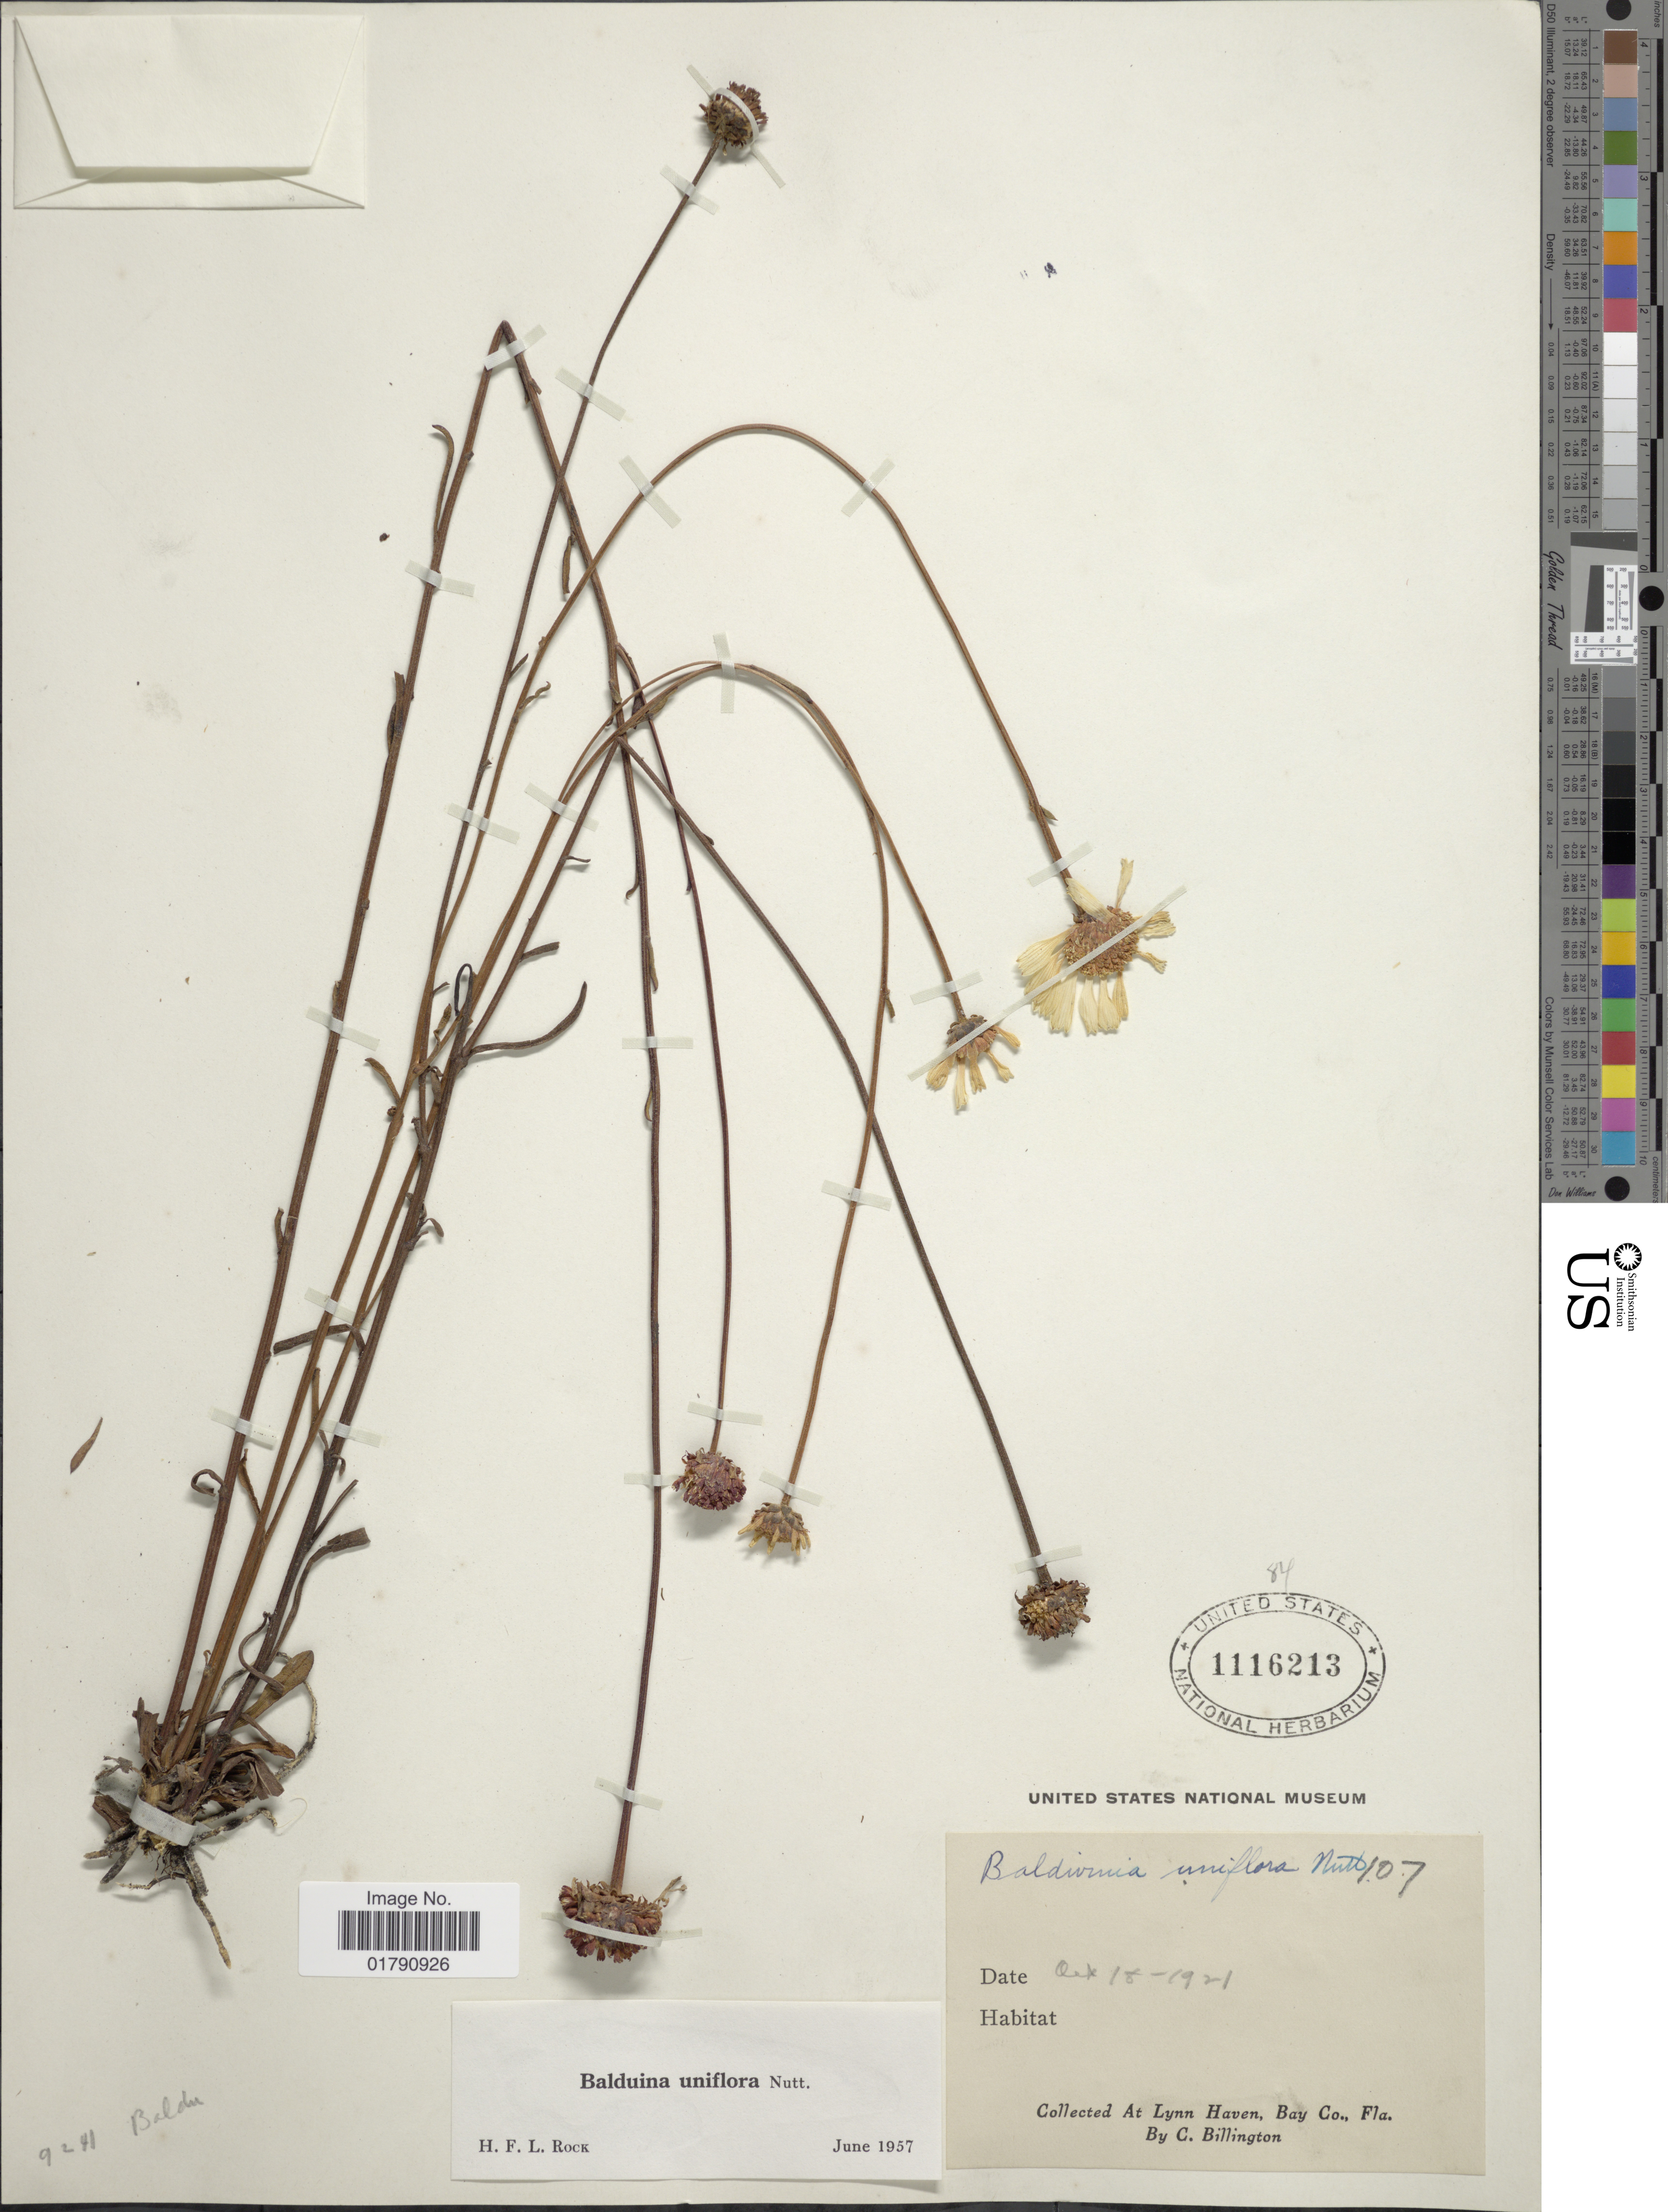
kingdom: Plantae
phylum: Tracheophyta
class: Magnoliopsida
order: Asterales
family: Asteraceae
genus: Balduina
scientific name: Balduina uniflora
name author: Nutt.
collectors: C. Billington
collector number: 107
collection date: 1921-10-18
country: United States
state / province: Florida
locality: Lynn Haven, Bay Co., Fla.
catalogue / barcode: US 1116213